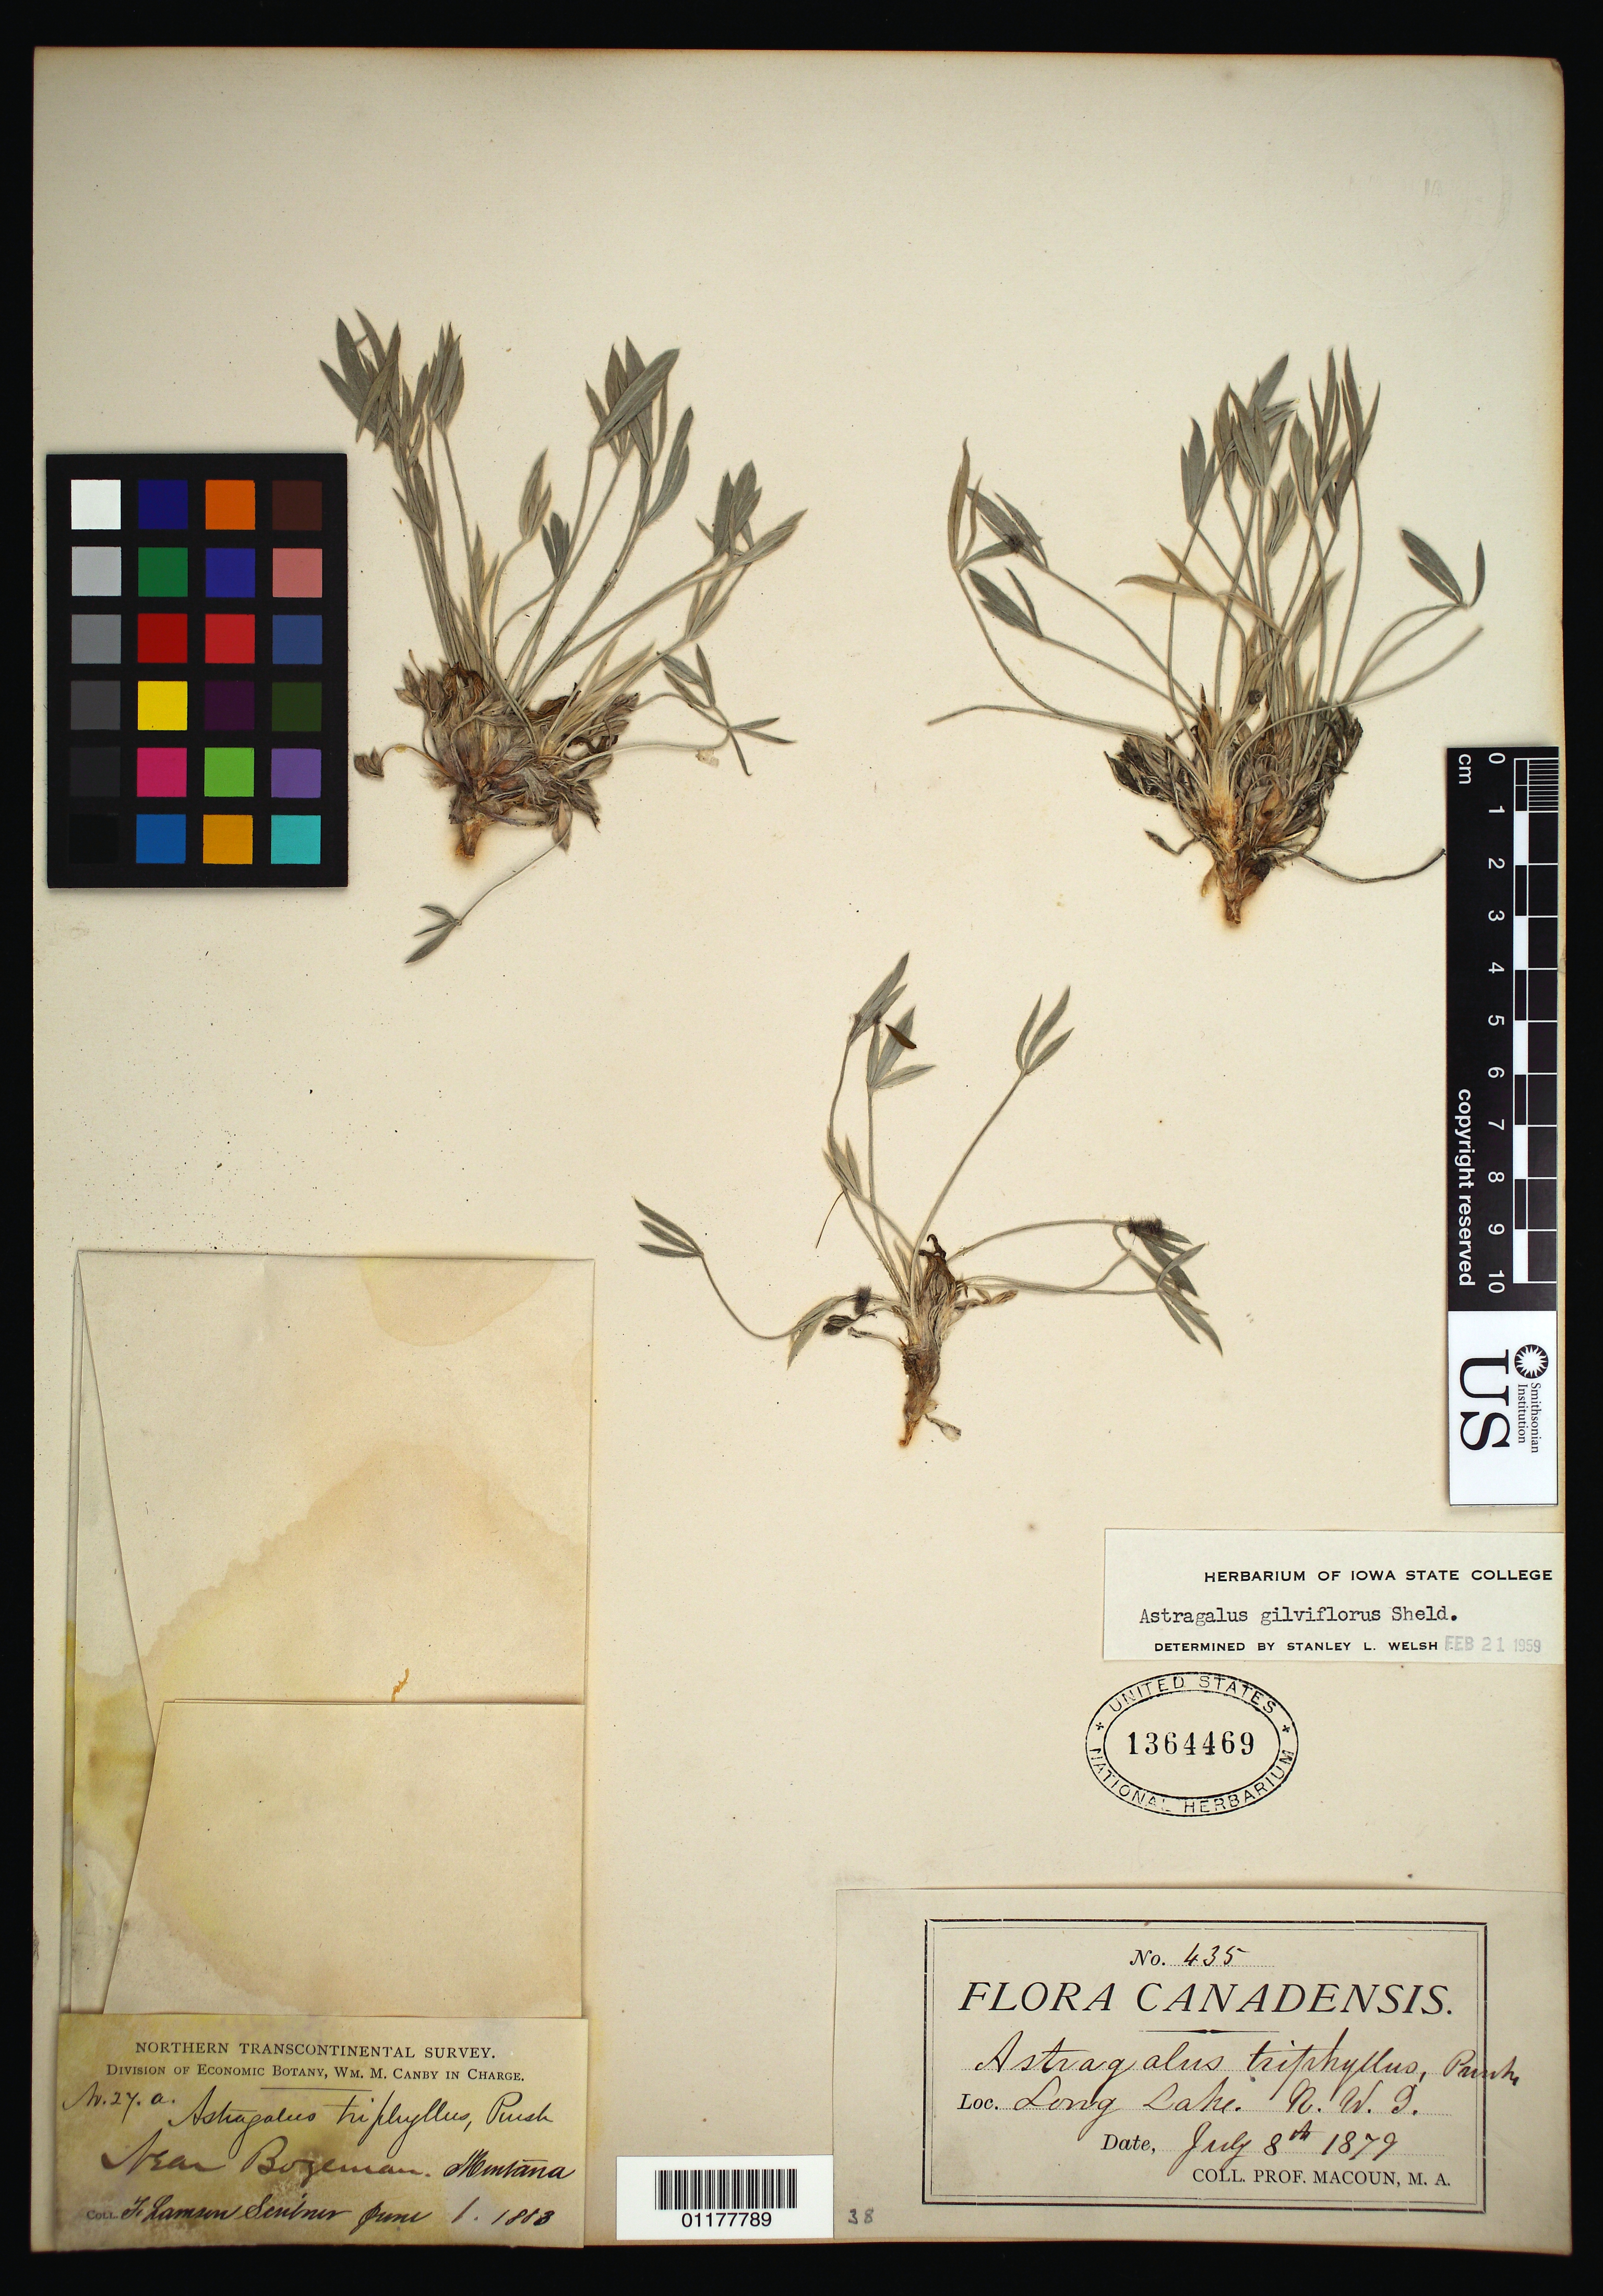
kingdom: Plantae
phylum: Tracheophyta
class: Magnoliopsida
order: Fabales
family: Fabaceae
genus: Astragalus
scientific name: Astragalus gilviflorus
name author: E. Sheld.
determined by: Welsh, Stanley L., (BRY), Brigham Young University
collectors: F. L. Scribner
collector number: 27a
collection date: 1883-06-01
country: United States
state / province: Montana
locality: Near Bozeman.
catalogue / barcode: US 1364469